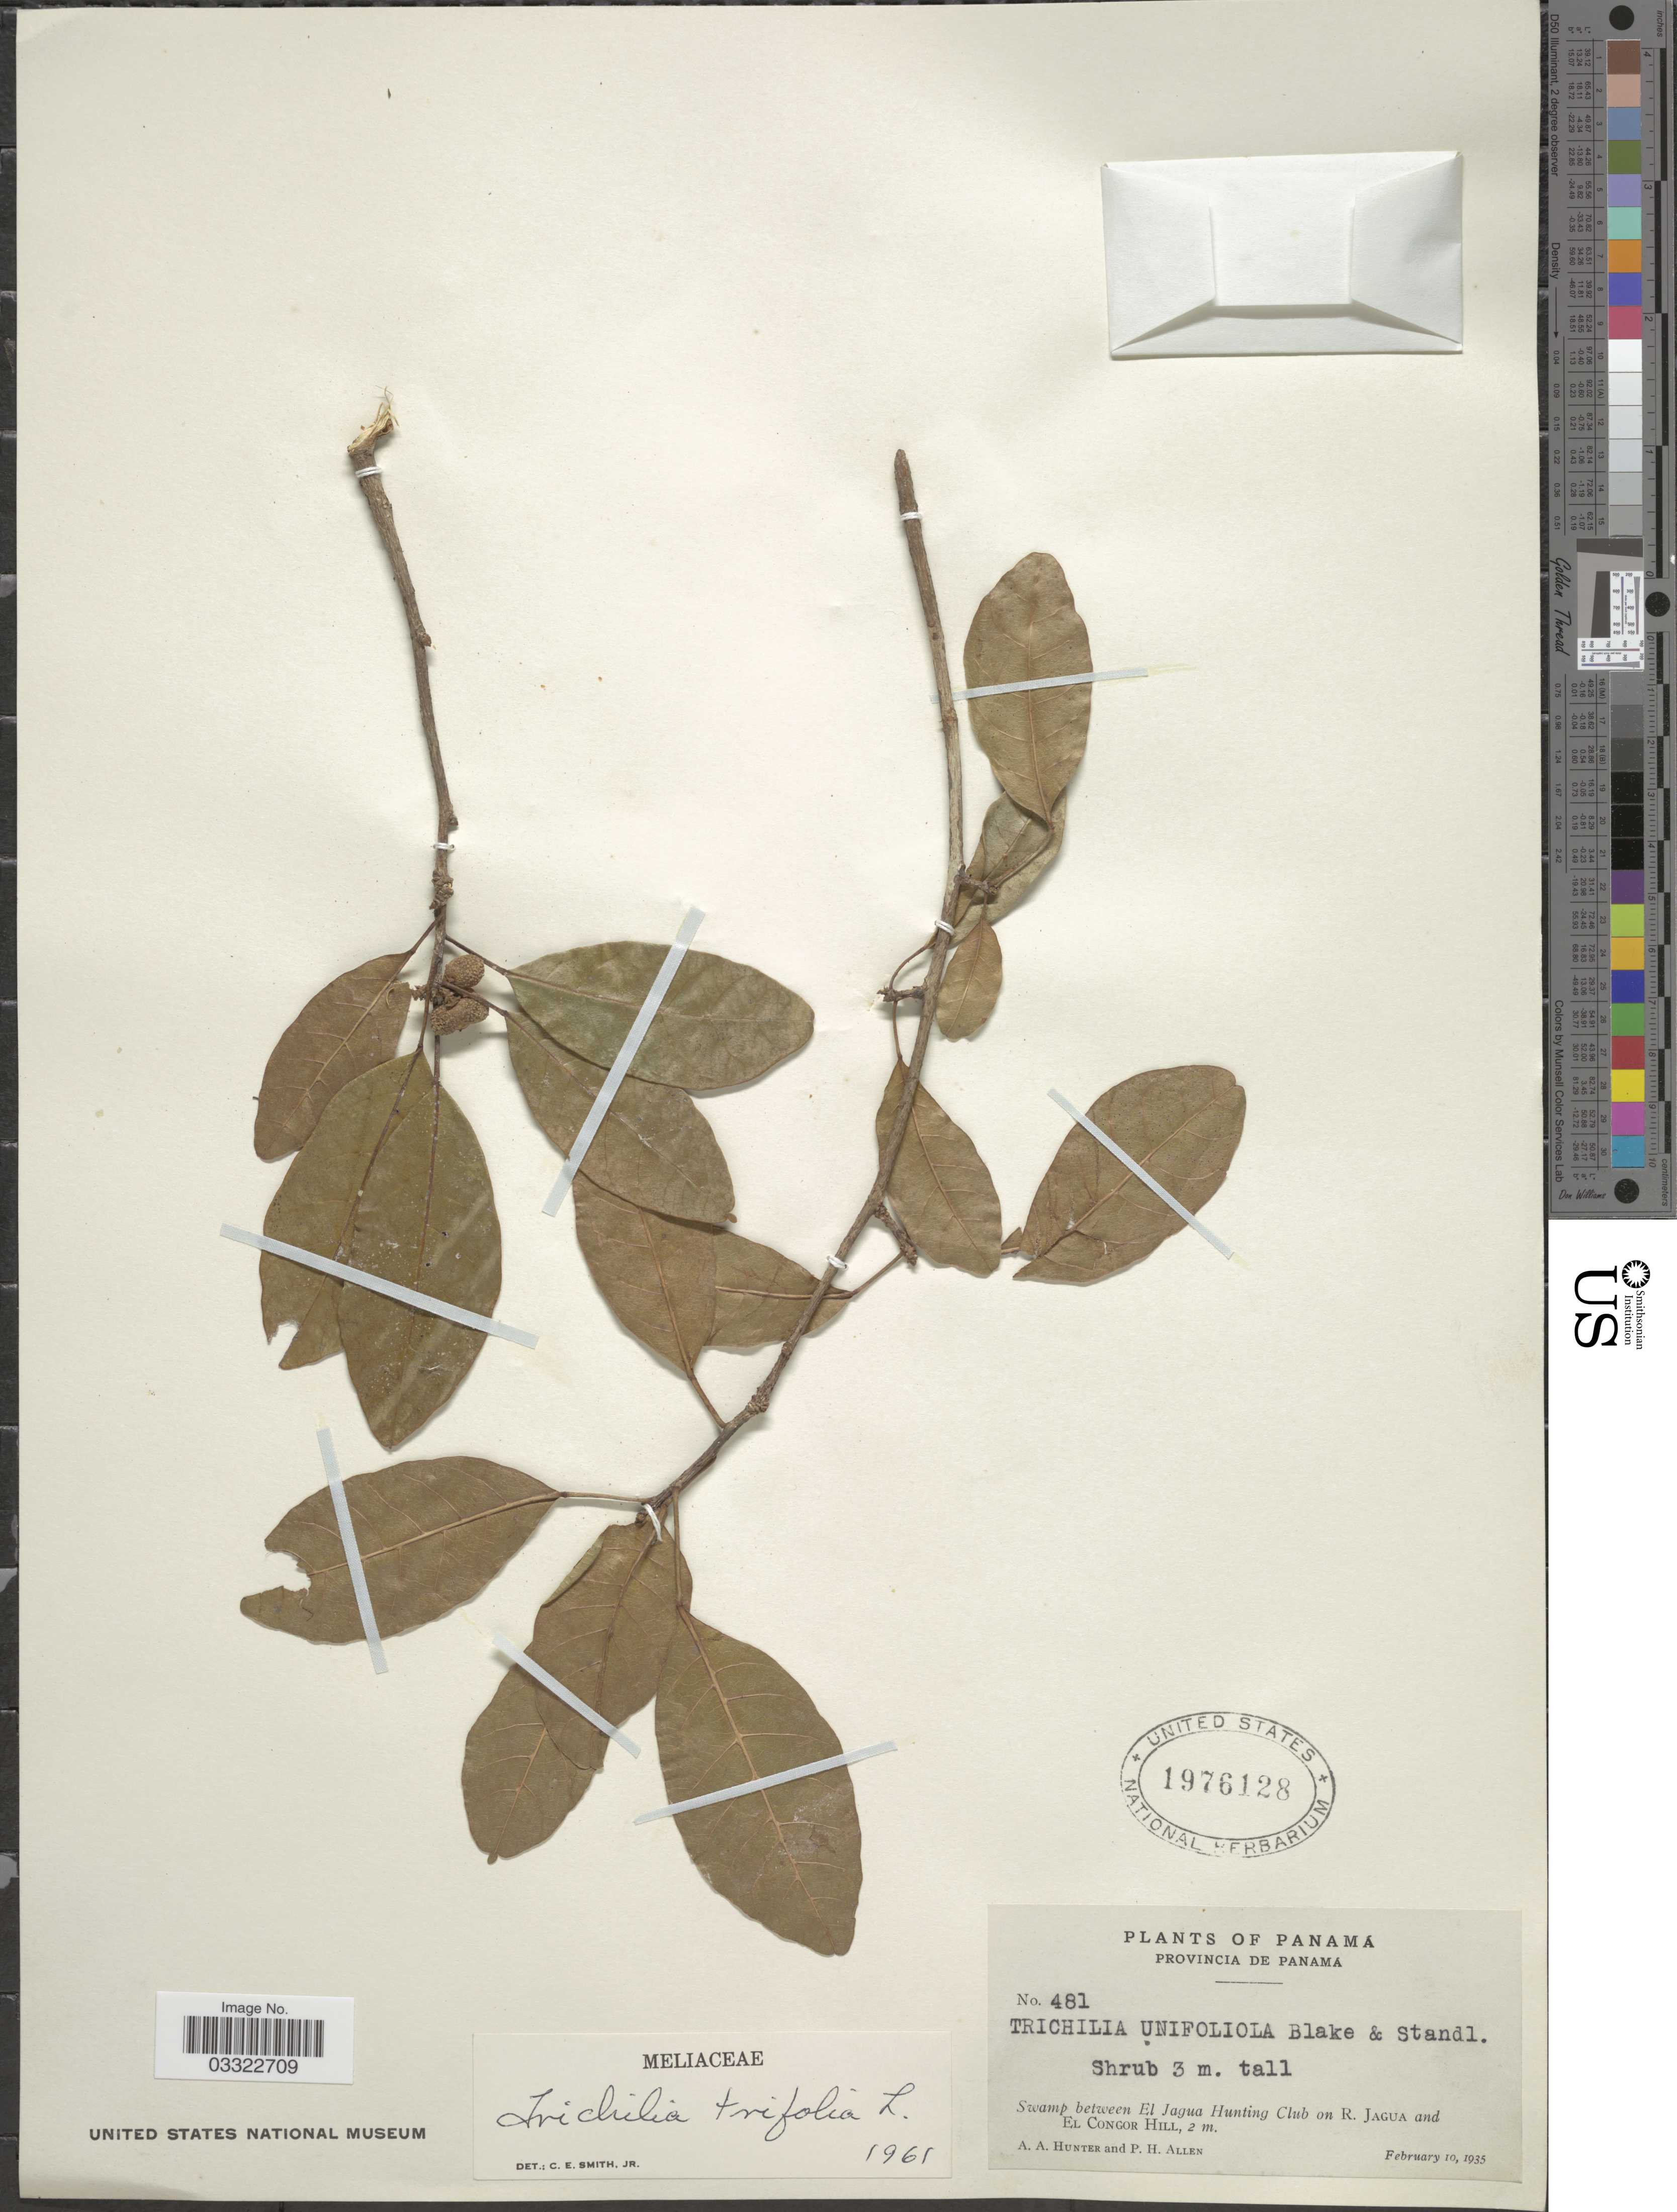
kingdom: Plantae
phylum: Tracheophyta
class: Magnoliopsida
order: Sapindales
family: Meliaceae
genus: Trichilia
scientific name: Trichilia unifoliola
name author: S.F. Blake & Standl.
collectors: A. Hunter & P. H. Allen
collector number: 481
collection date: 1935-02-10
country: Panama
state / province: Panamá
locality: Swamp between El Jagua Hunting Club on R. Jagua and El Congor Hill.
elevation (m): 2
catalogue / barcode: US 1976128